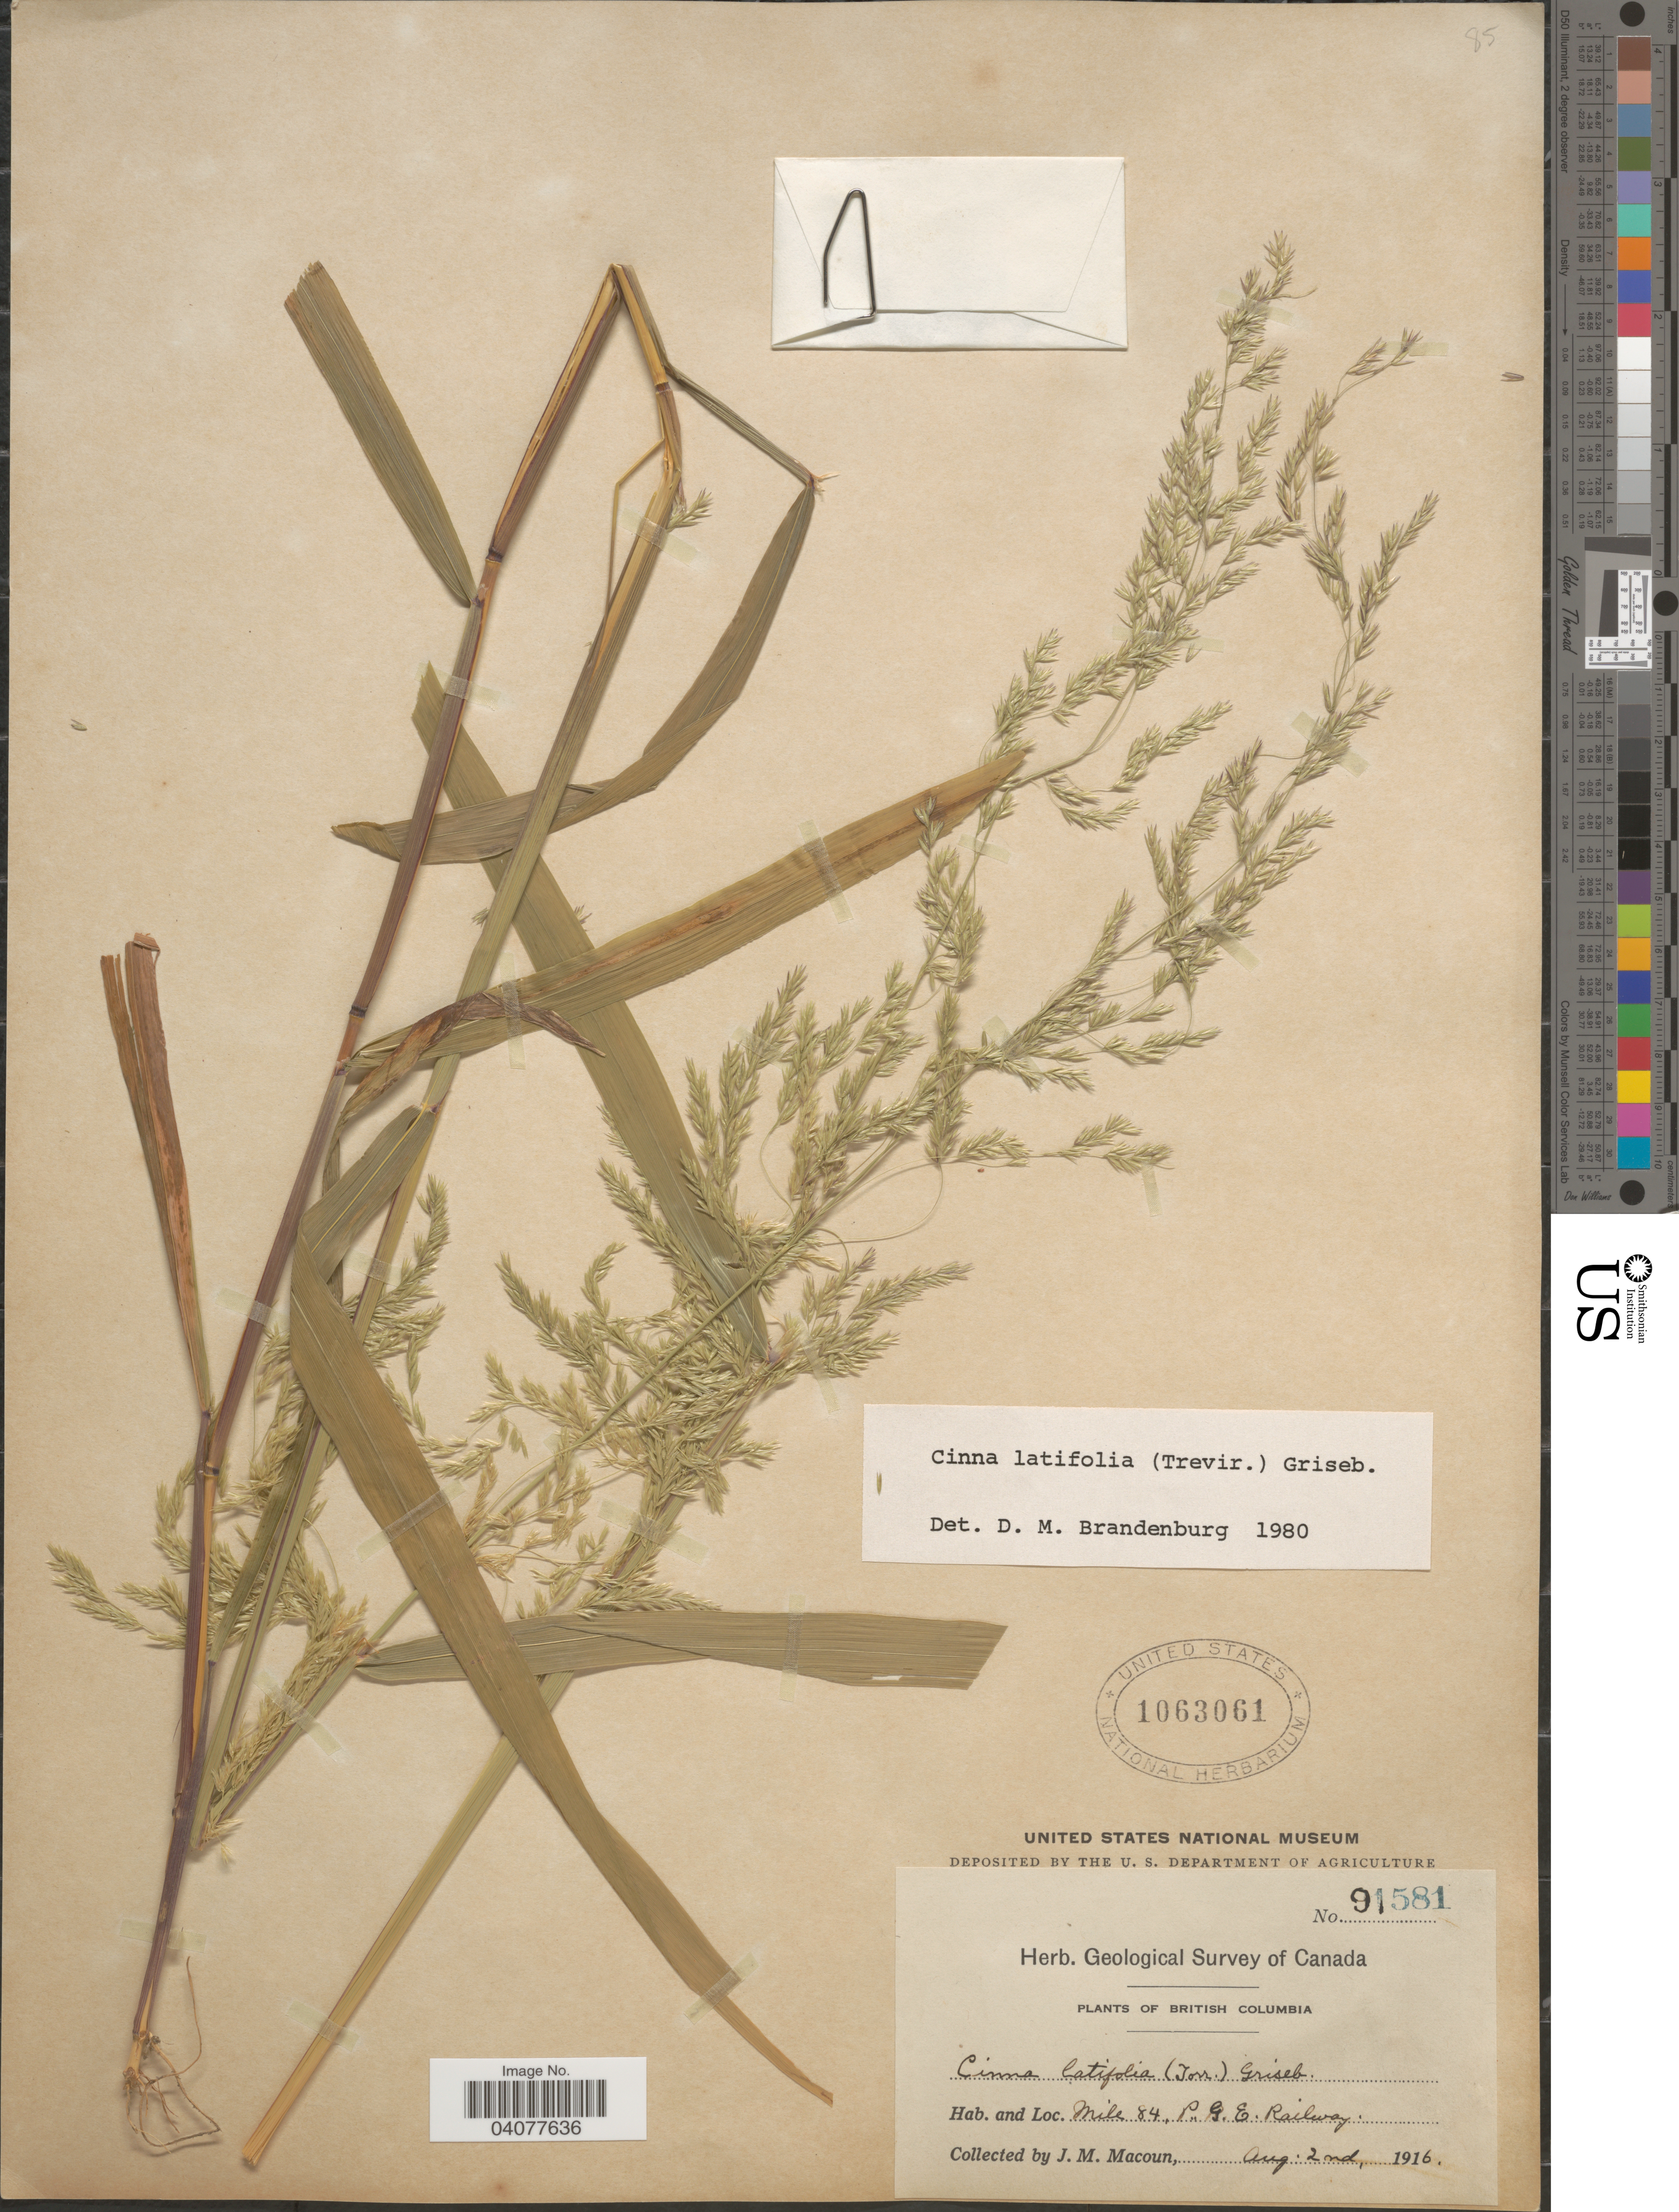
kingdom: Plantae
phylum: Tracheophyta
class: Liliopsida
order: Poales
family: Poaceae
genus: Cinna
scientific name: Cinna latifolia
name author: (Trevir. ex Goeppert) Griseb.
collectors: J. M. Macoun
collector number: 91581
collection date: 1916-08-02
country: Canada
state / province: British Columbia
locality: Herb. Geological Survey of Canada. Mile 84, P. G. E. Railway.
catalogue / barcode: US 1063061